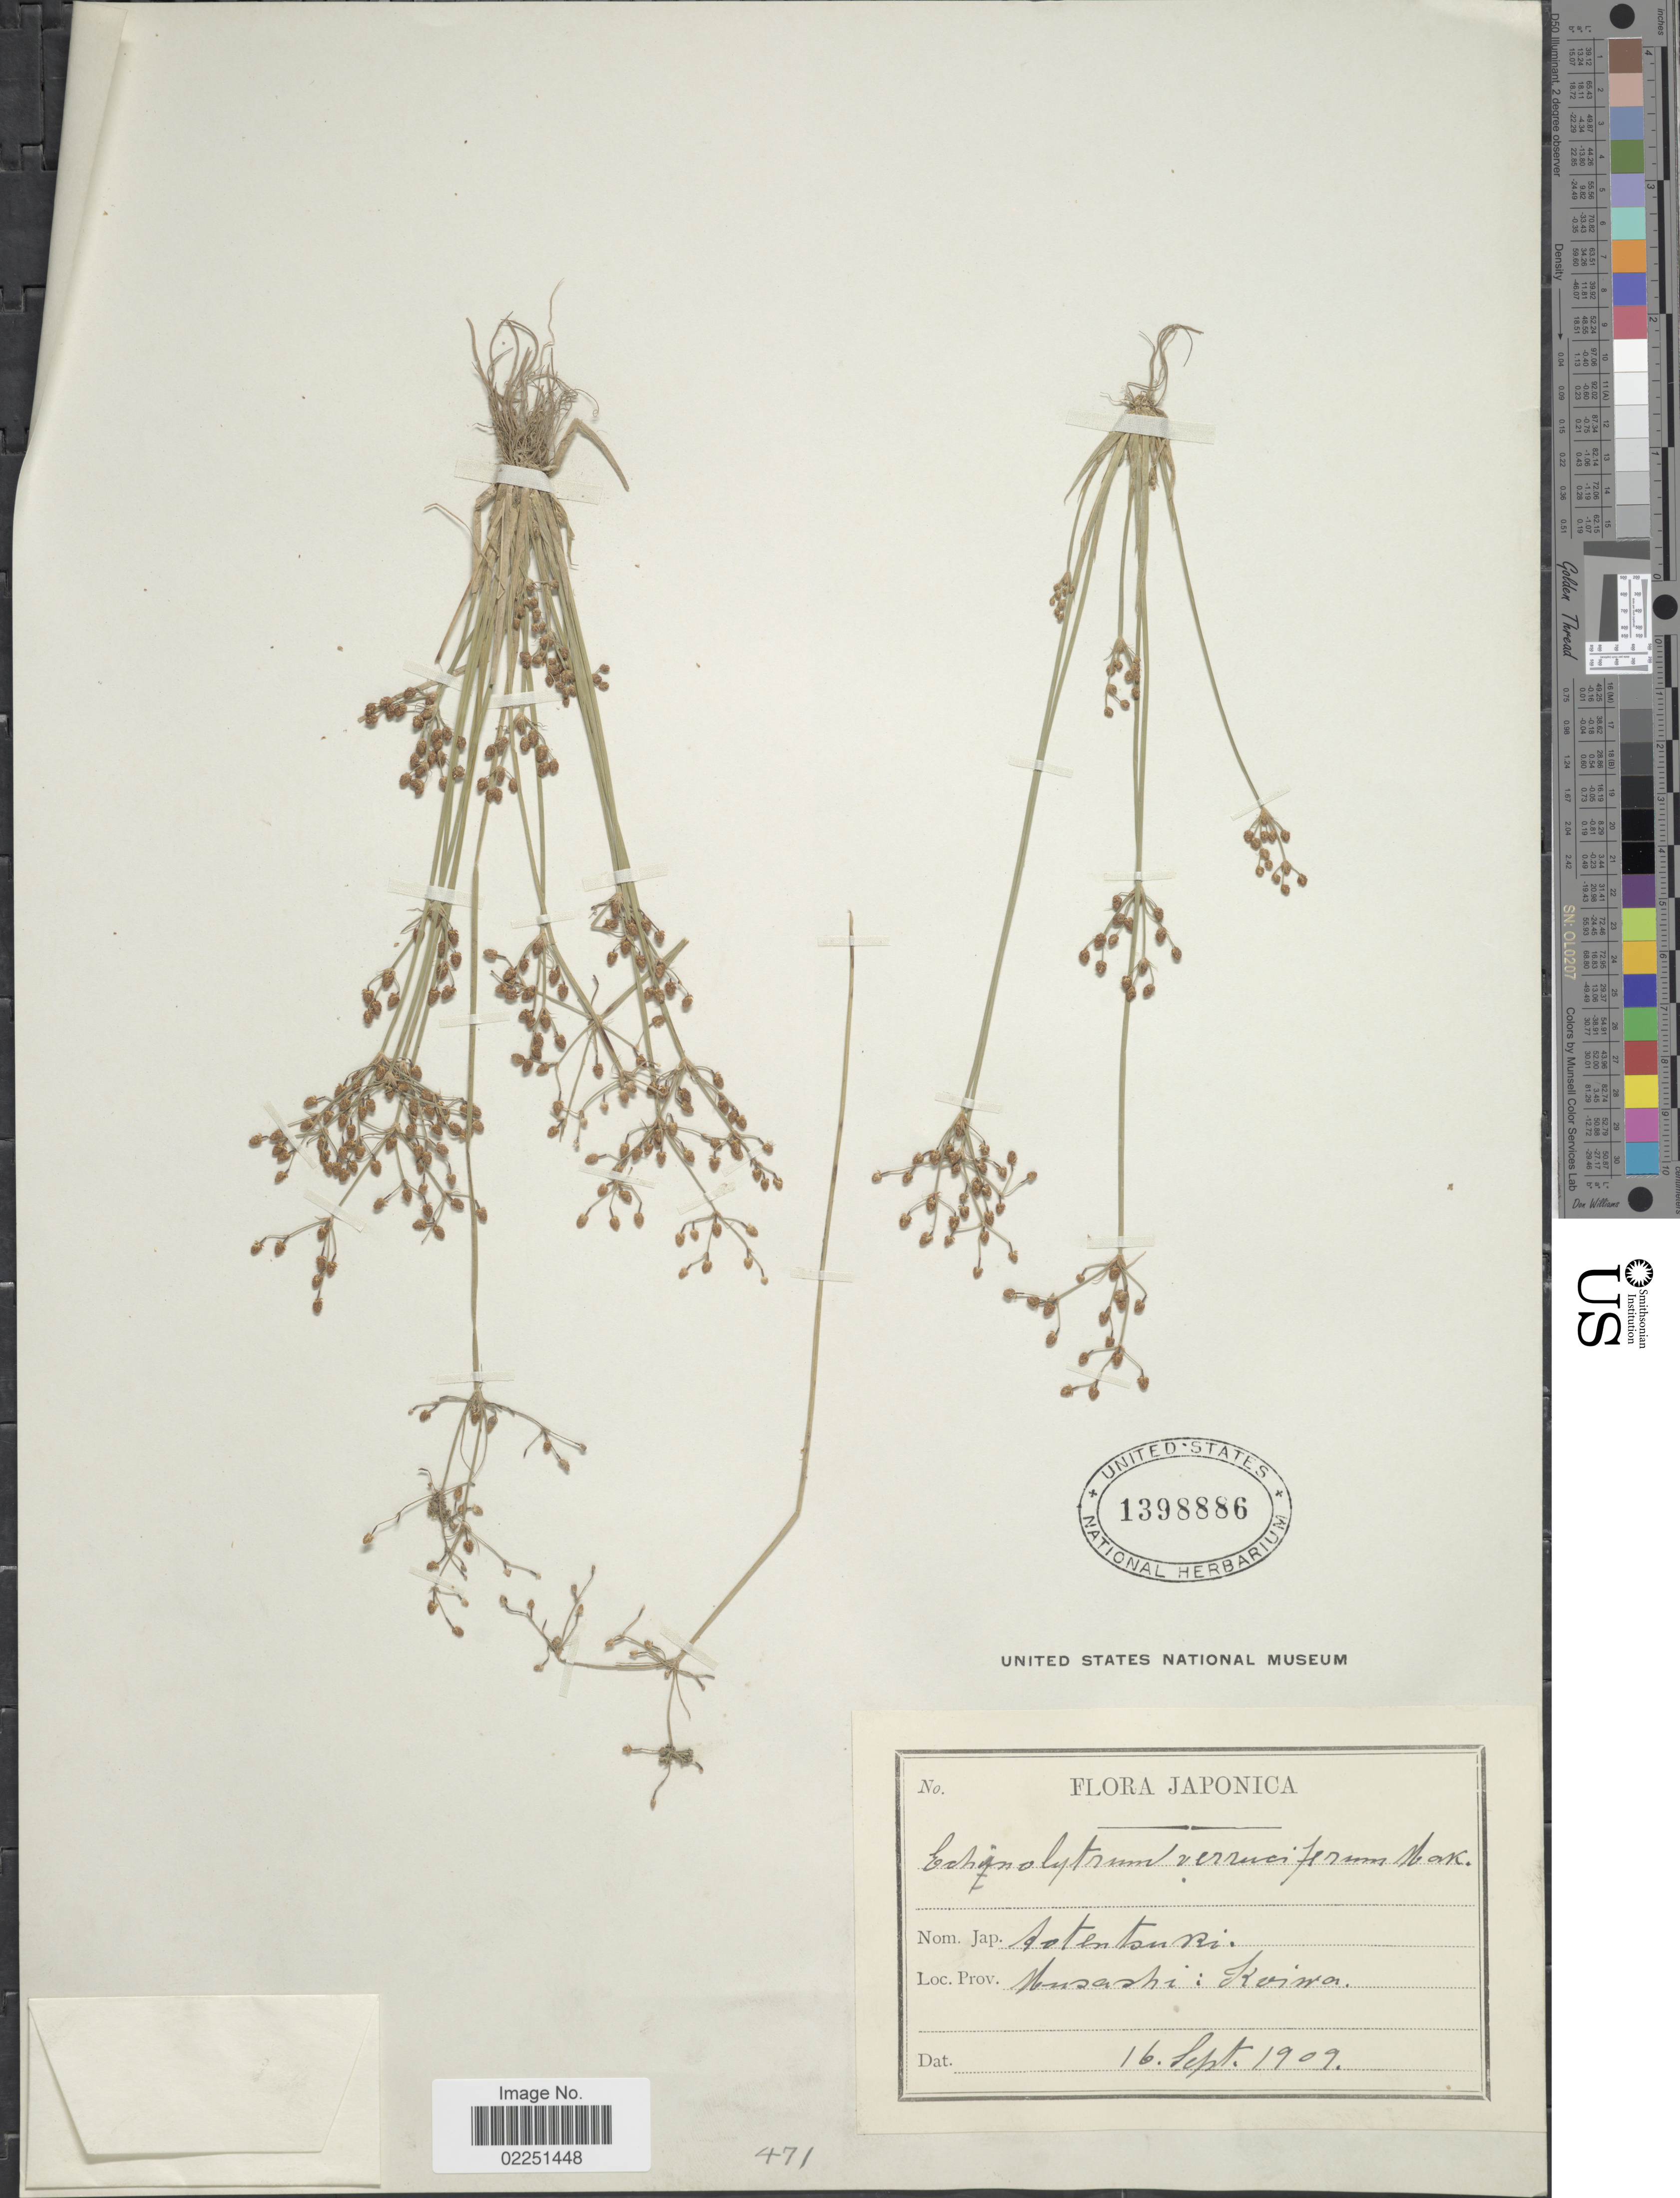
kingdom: Plantae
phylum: Tracheophyta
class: Liliopsida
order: Poales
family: Cyperaceae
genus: Fimbristylis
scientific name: Fimbristylis verrucifera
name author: (Maxim.) Makino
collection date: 1909-09-16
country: Japan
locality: Prov. Musashi: Koiwa.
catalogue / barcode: US 1398886